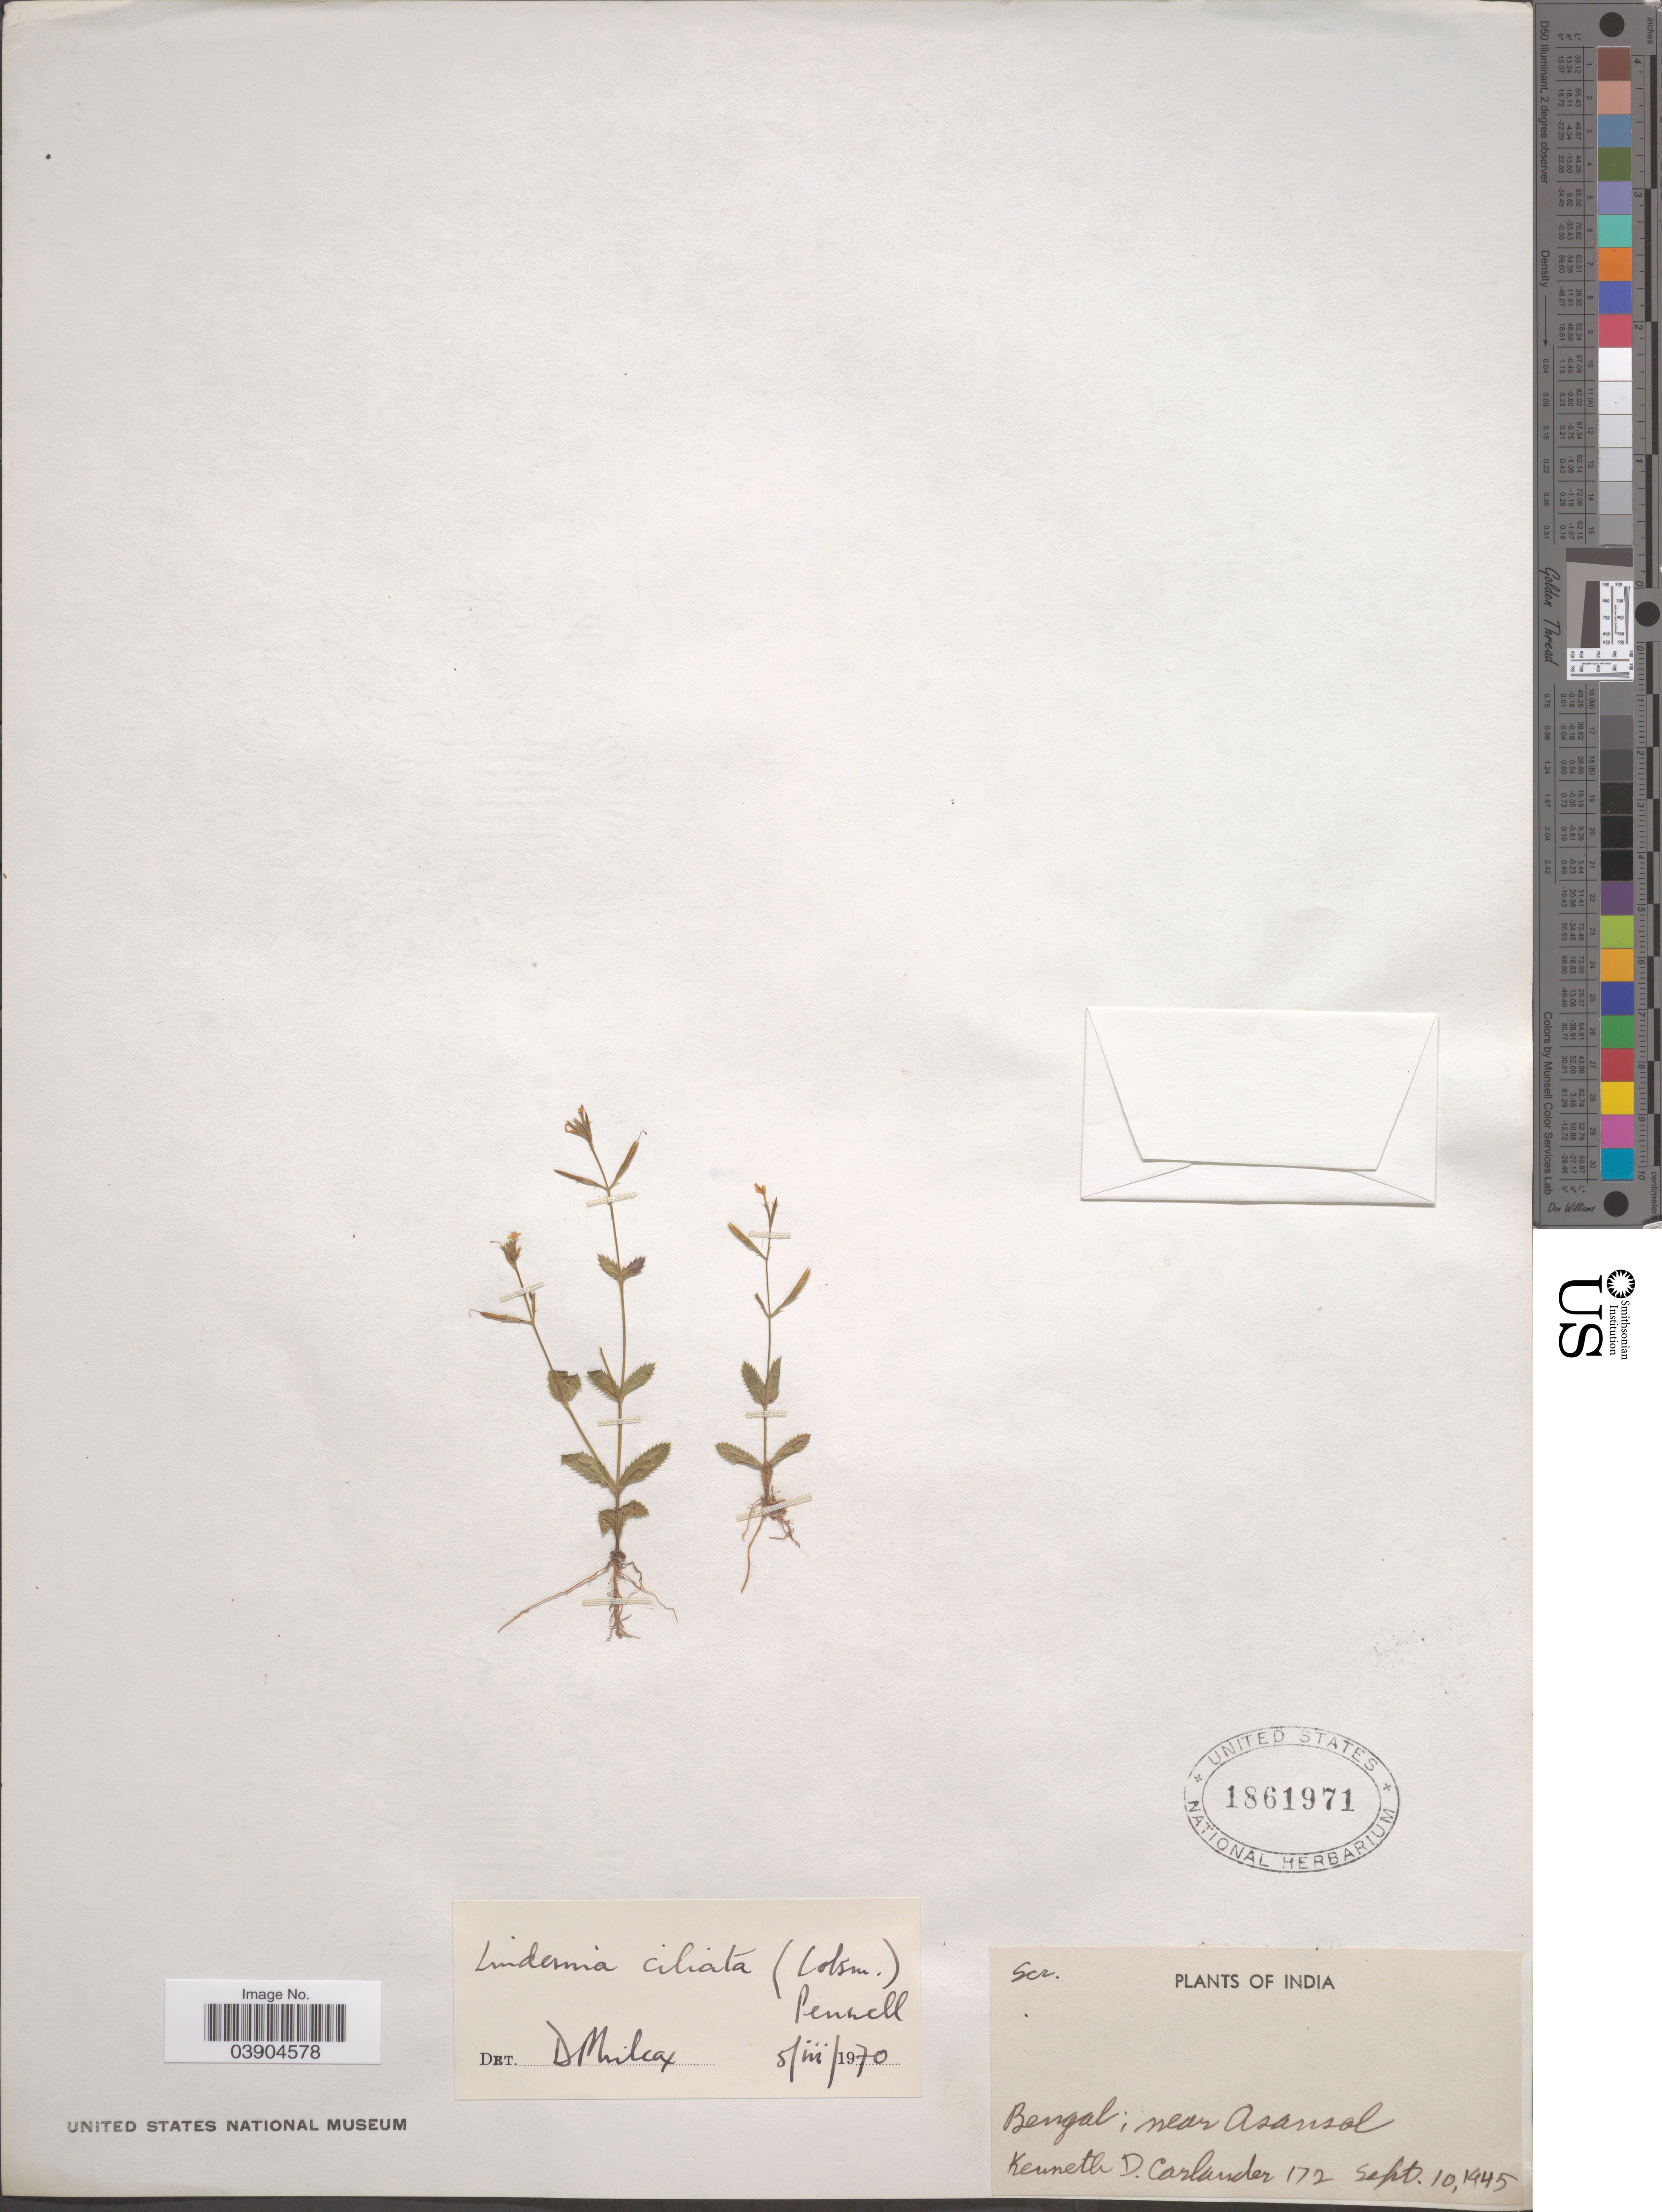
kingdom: Plantae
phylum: Tracheophyta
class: Magnoliopsida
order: Lamiales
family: Linderniaceae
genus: Lindernia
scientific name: Lindernia ciliata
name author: (Colsm.) Pennell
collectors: K. Carlander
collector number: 172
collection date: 1945-09-10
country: India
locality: Bengal; near Asansol.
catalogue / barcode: US 1861971